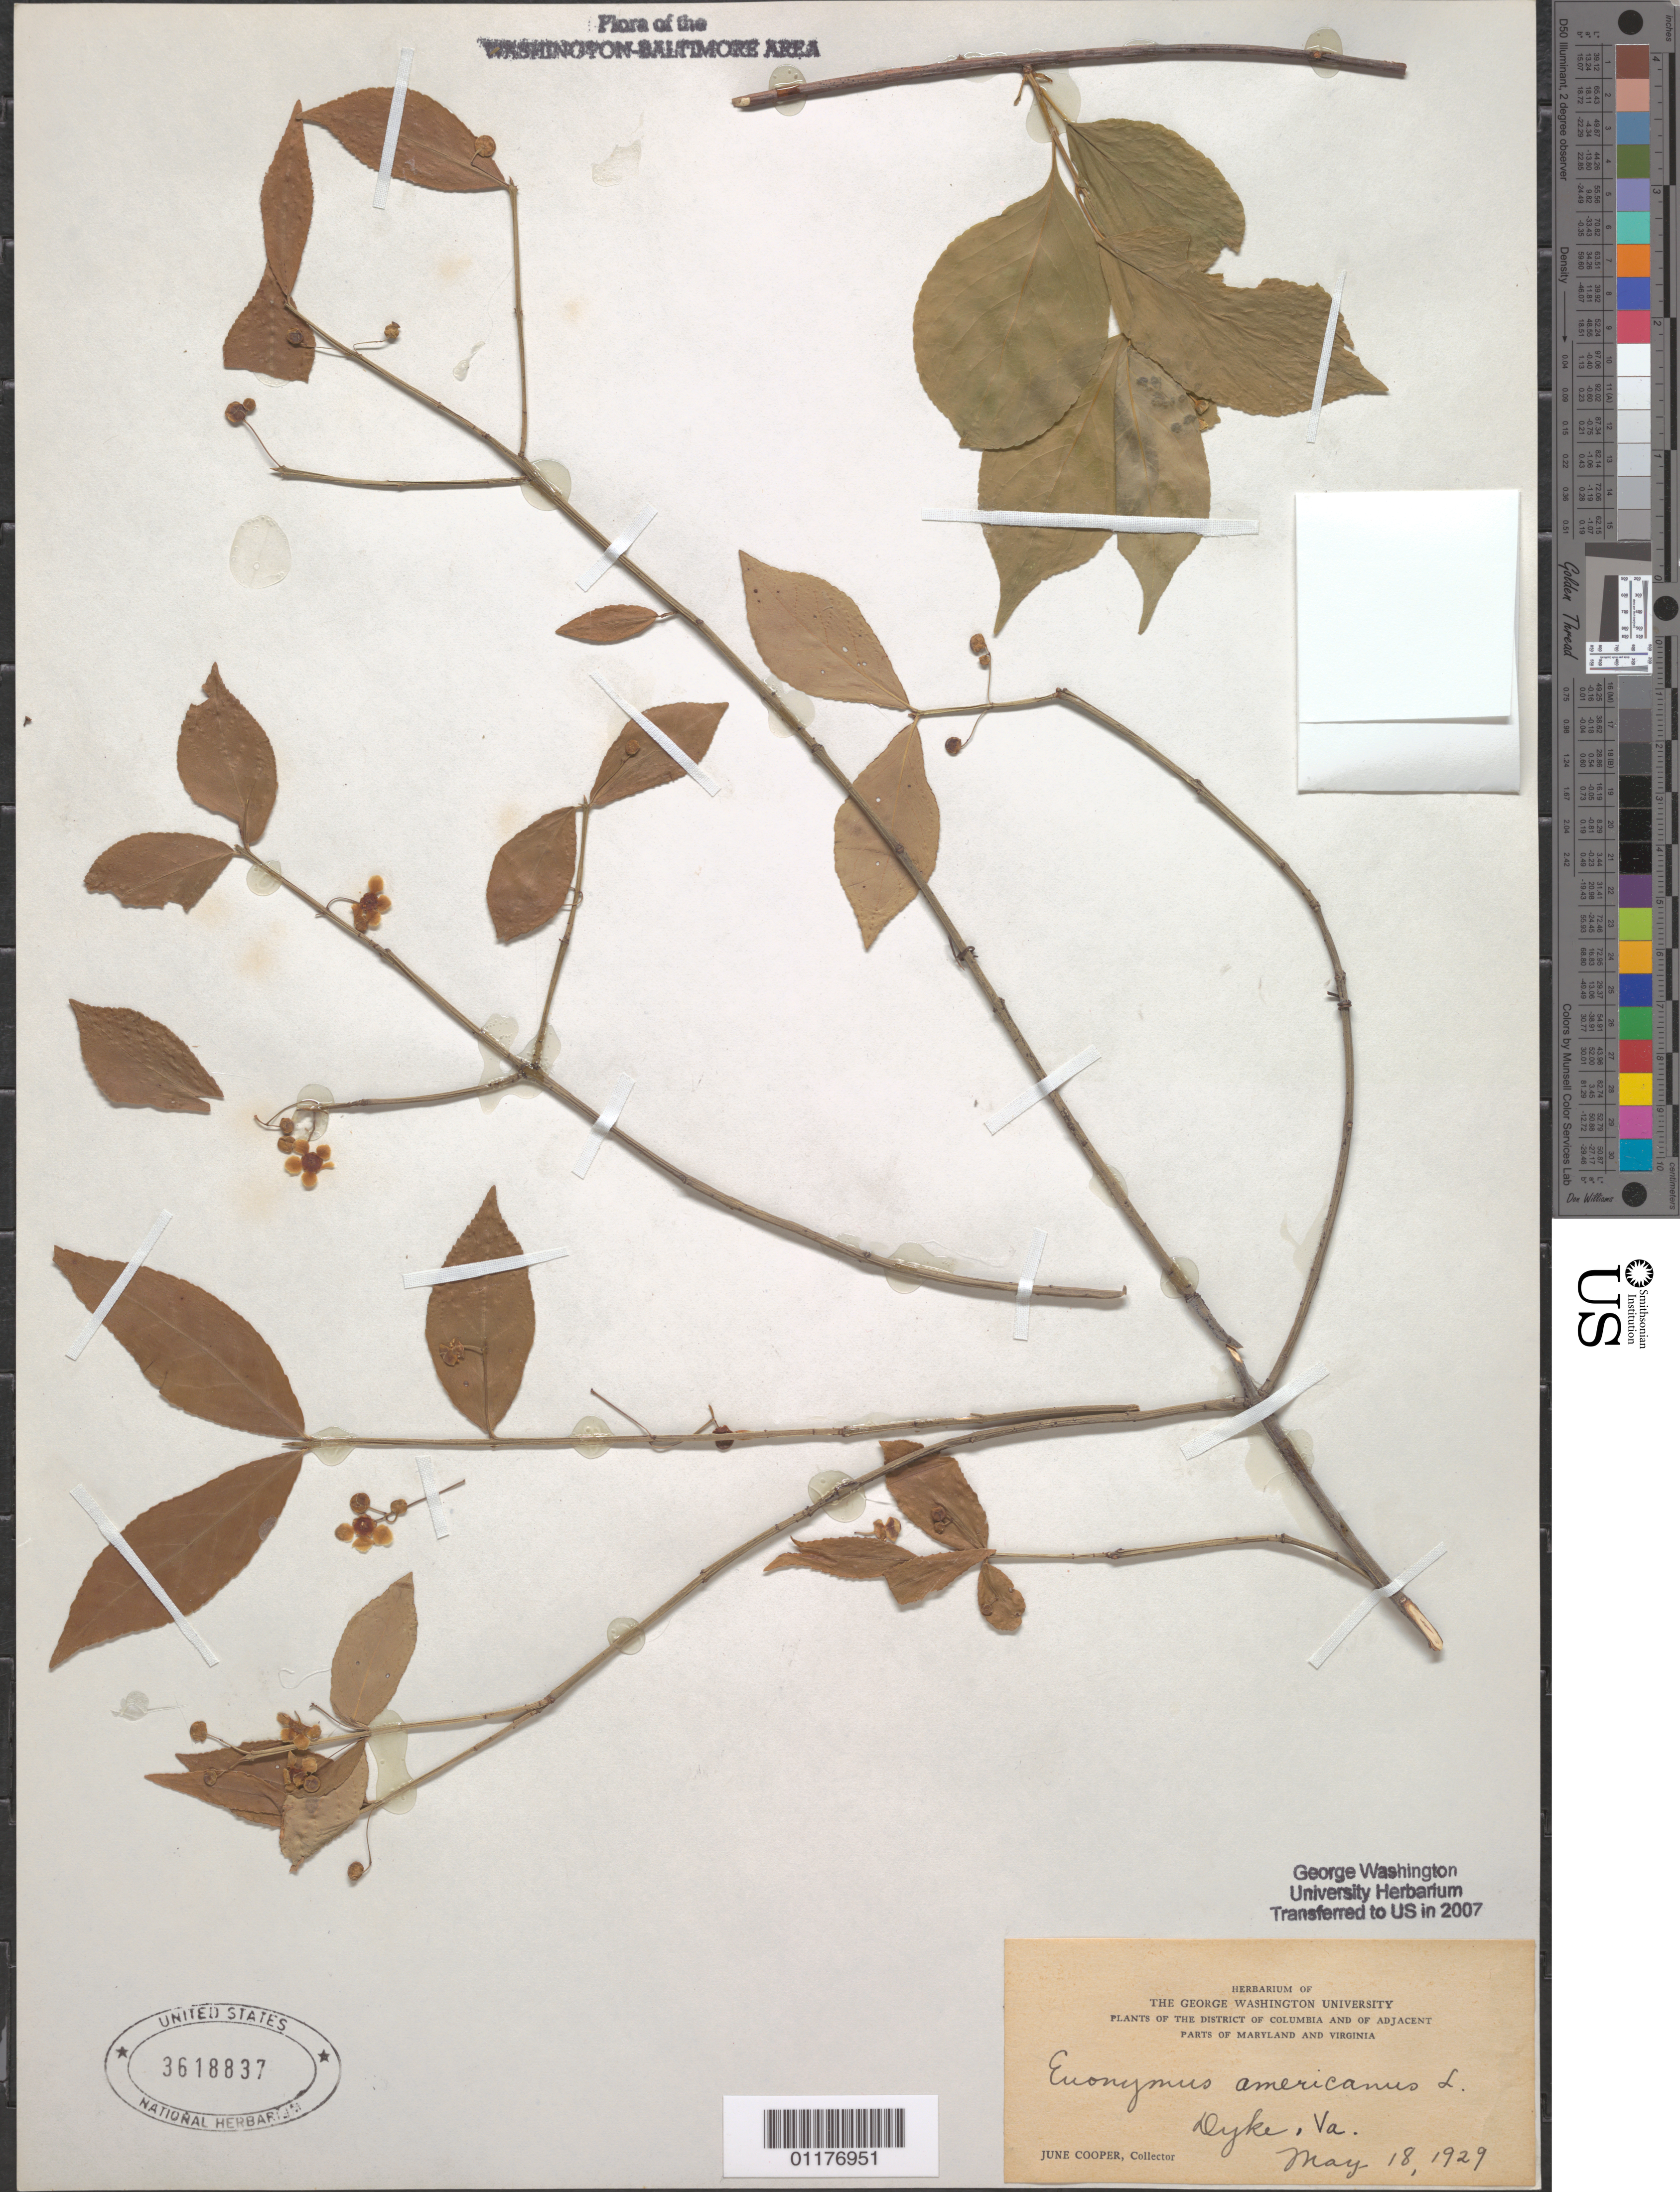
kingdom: Plantae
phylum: Tracheophyta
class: Magnoliopsida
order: Celastrales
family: Celastraceae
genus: Euonymus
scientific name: Euonymus americanus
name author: L.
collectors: J. Cooper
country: United States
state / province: Virginia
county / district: Fairfax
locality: Dyke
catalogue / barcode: US 3618837